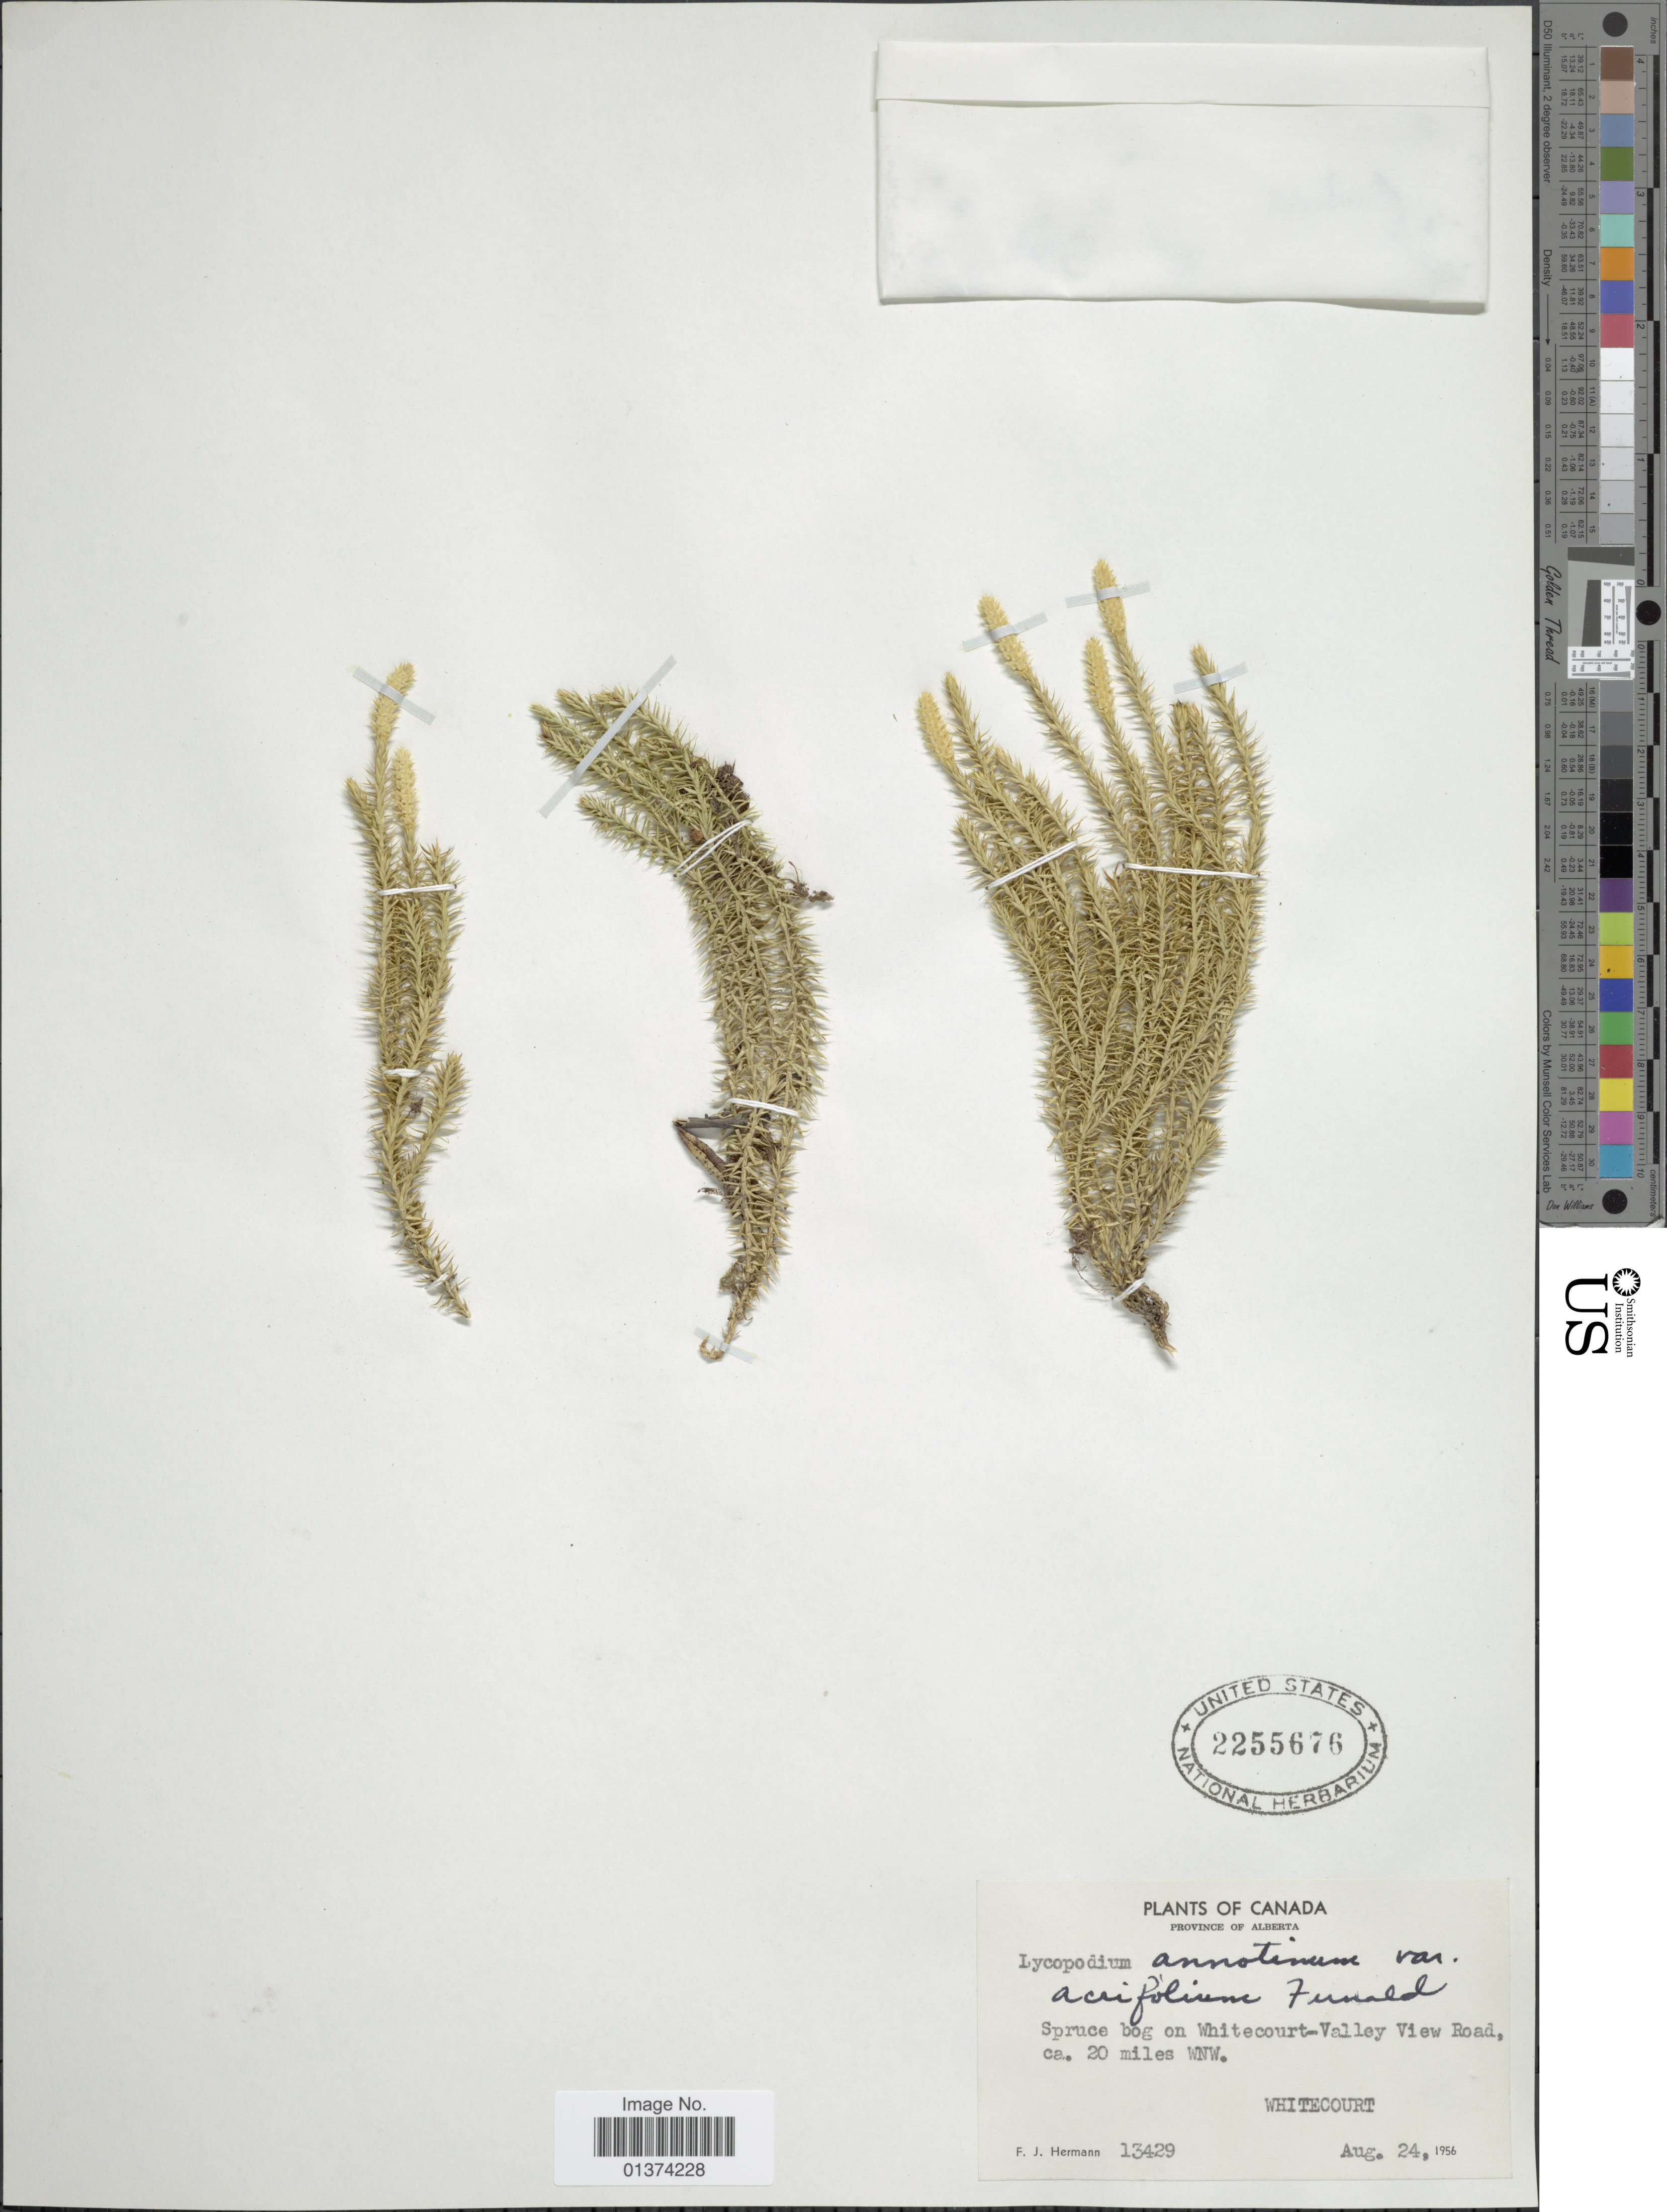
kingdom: Plantae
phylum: Tracheophyta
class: Lycopodiopsida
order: Lycopodiales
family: Lycopodiaceae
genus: Spinulum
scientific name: Spinulum annotinum subsp. annotinum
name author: (L.) A. Haines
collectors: F. J. Hermann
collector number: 13429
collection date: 1956-08-24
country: Canada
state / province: Alberta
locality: Spruce bog on Whitecourt-Valley View Road, ca 20 miles WNW, Whitecourt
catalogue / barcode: US 2255676